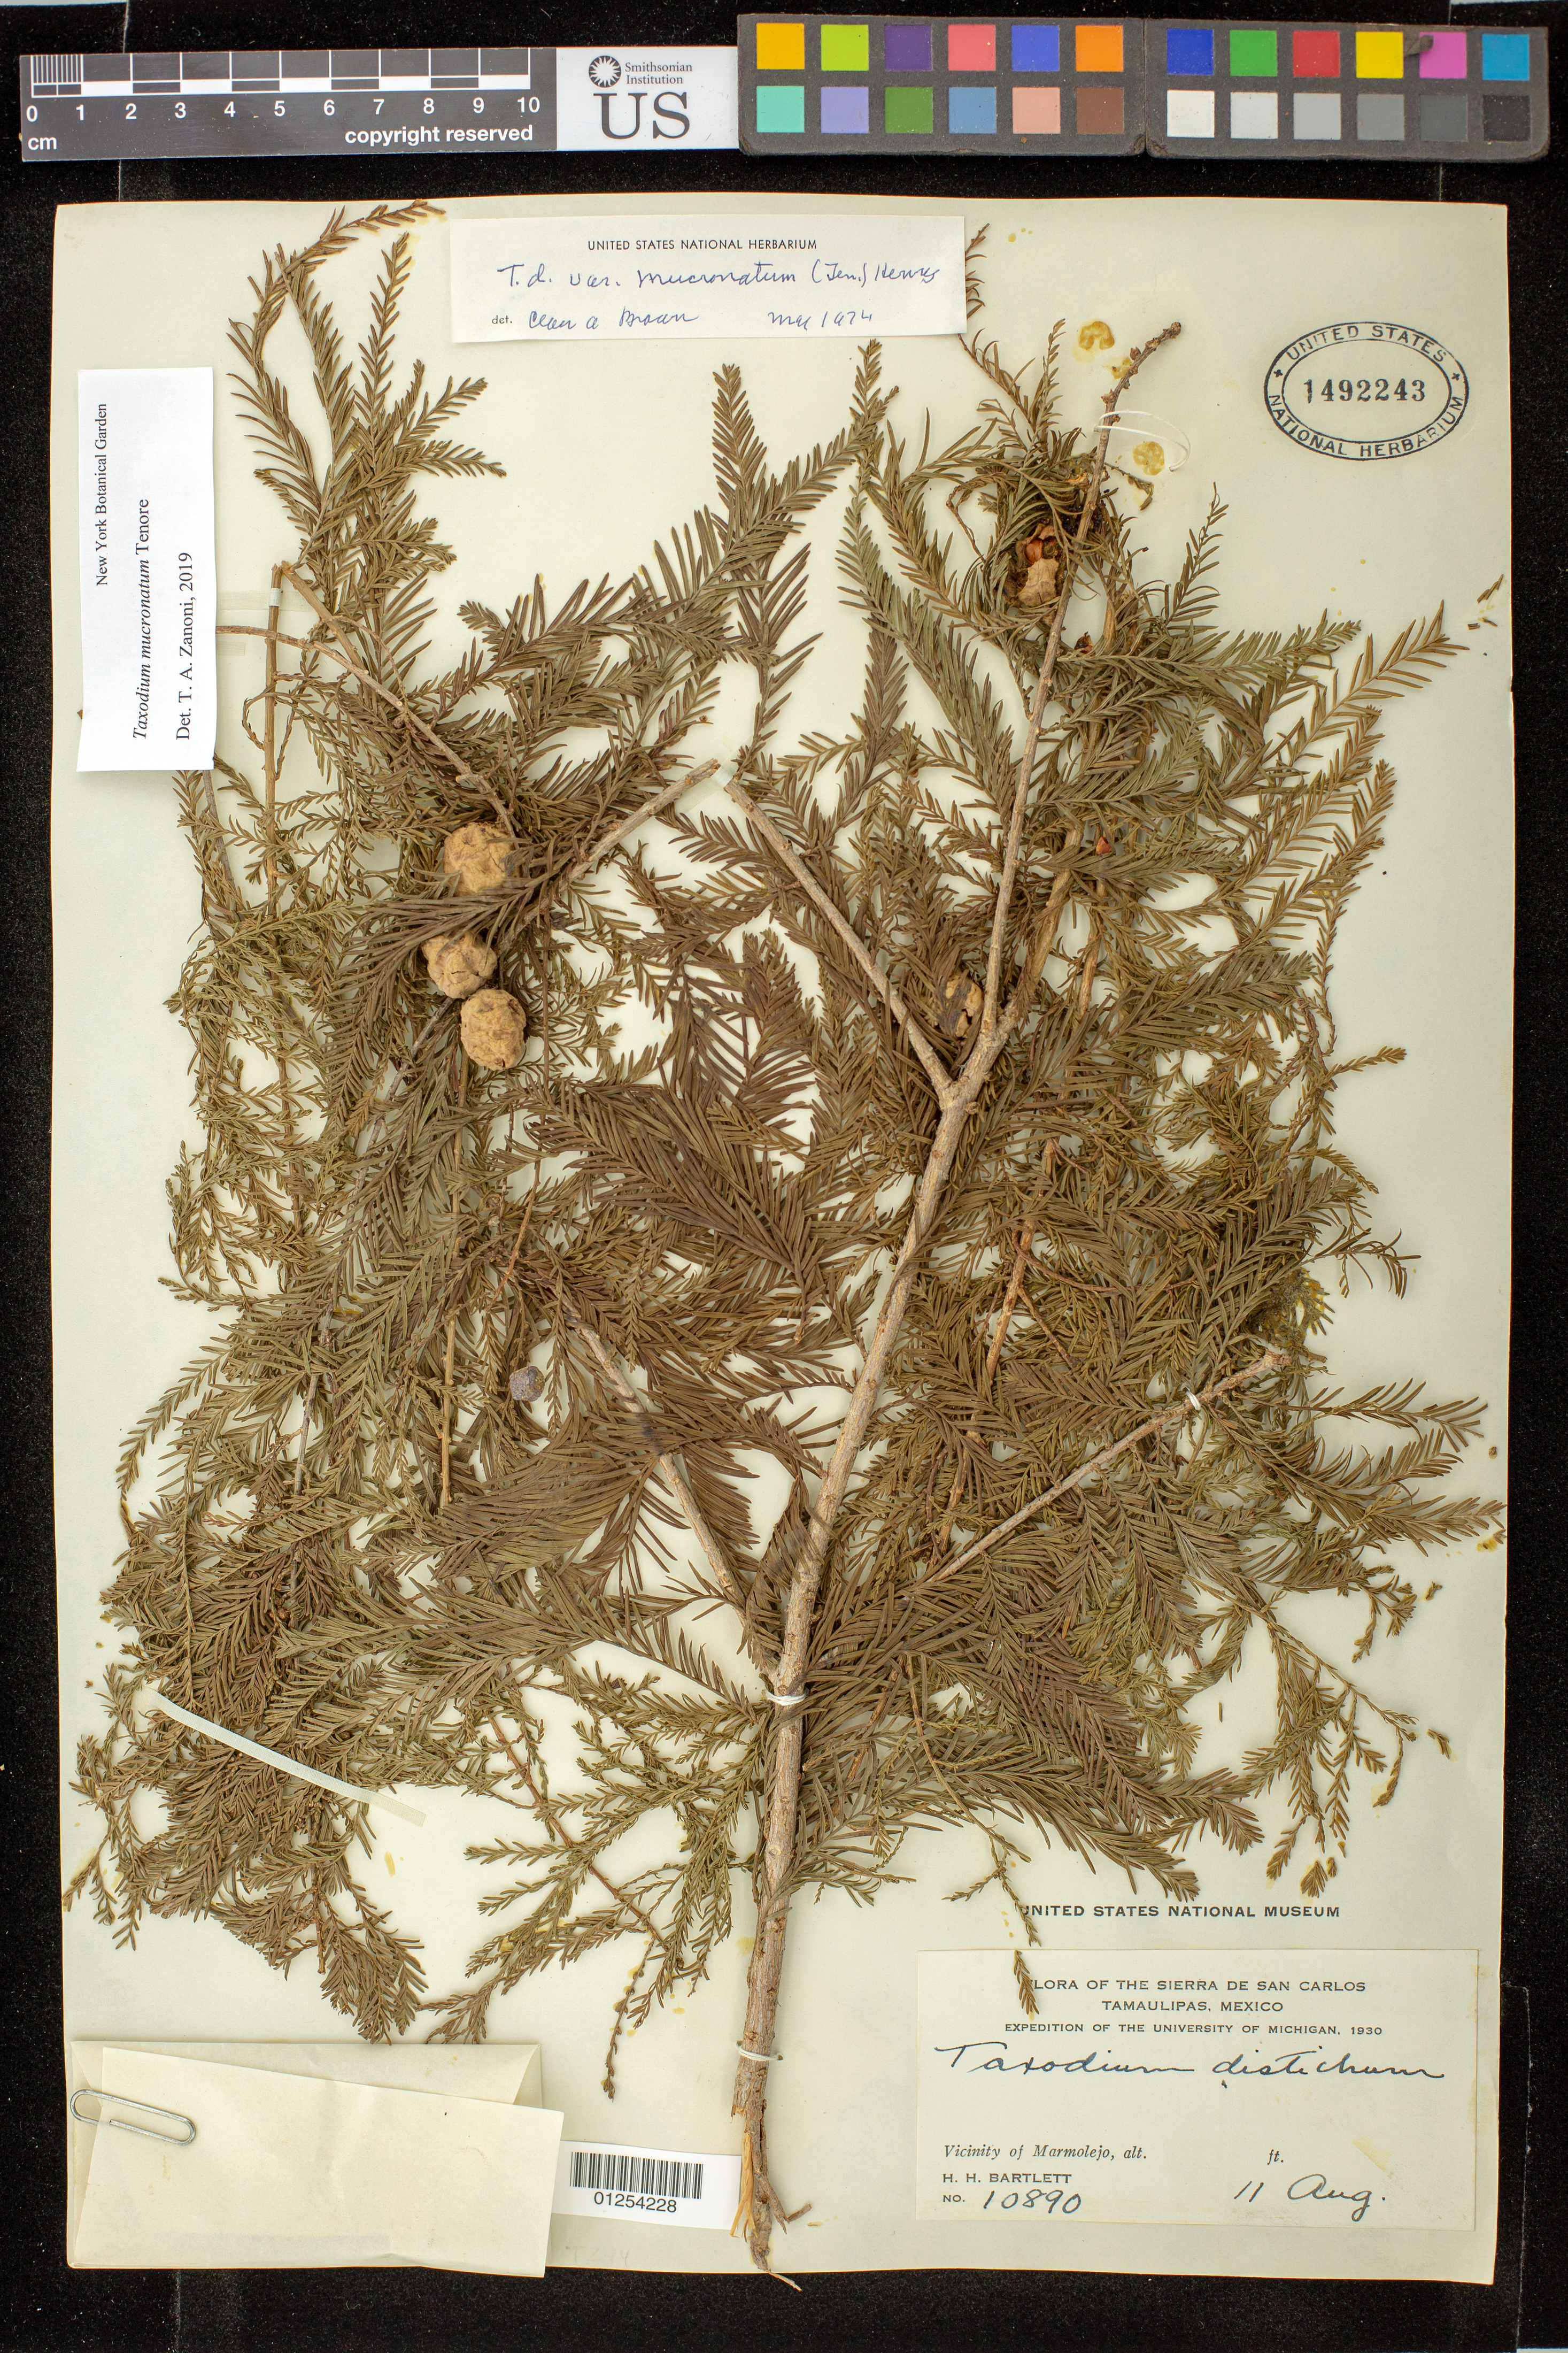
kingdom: Plantae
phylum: Tracheophyta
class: Pinopsida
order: Pinales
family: Cupressaceae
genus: Taxodium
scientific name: Taxodium mucronatum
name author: Ten.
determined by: Zanoni, T. A., (NY), New York Botanical Garden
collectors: H. H. Bartlett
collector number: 10890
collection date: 1930-08-11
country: Mexico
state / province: Tamaulipas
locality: The Sierra de San Carlos, La Morita, Vicinity of Marmolejo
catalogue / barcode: US 1492243